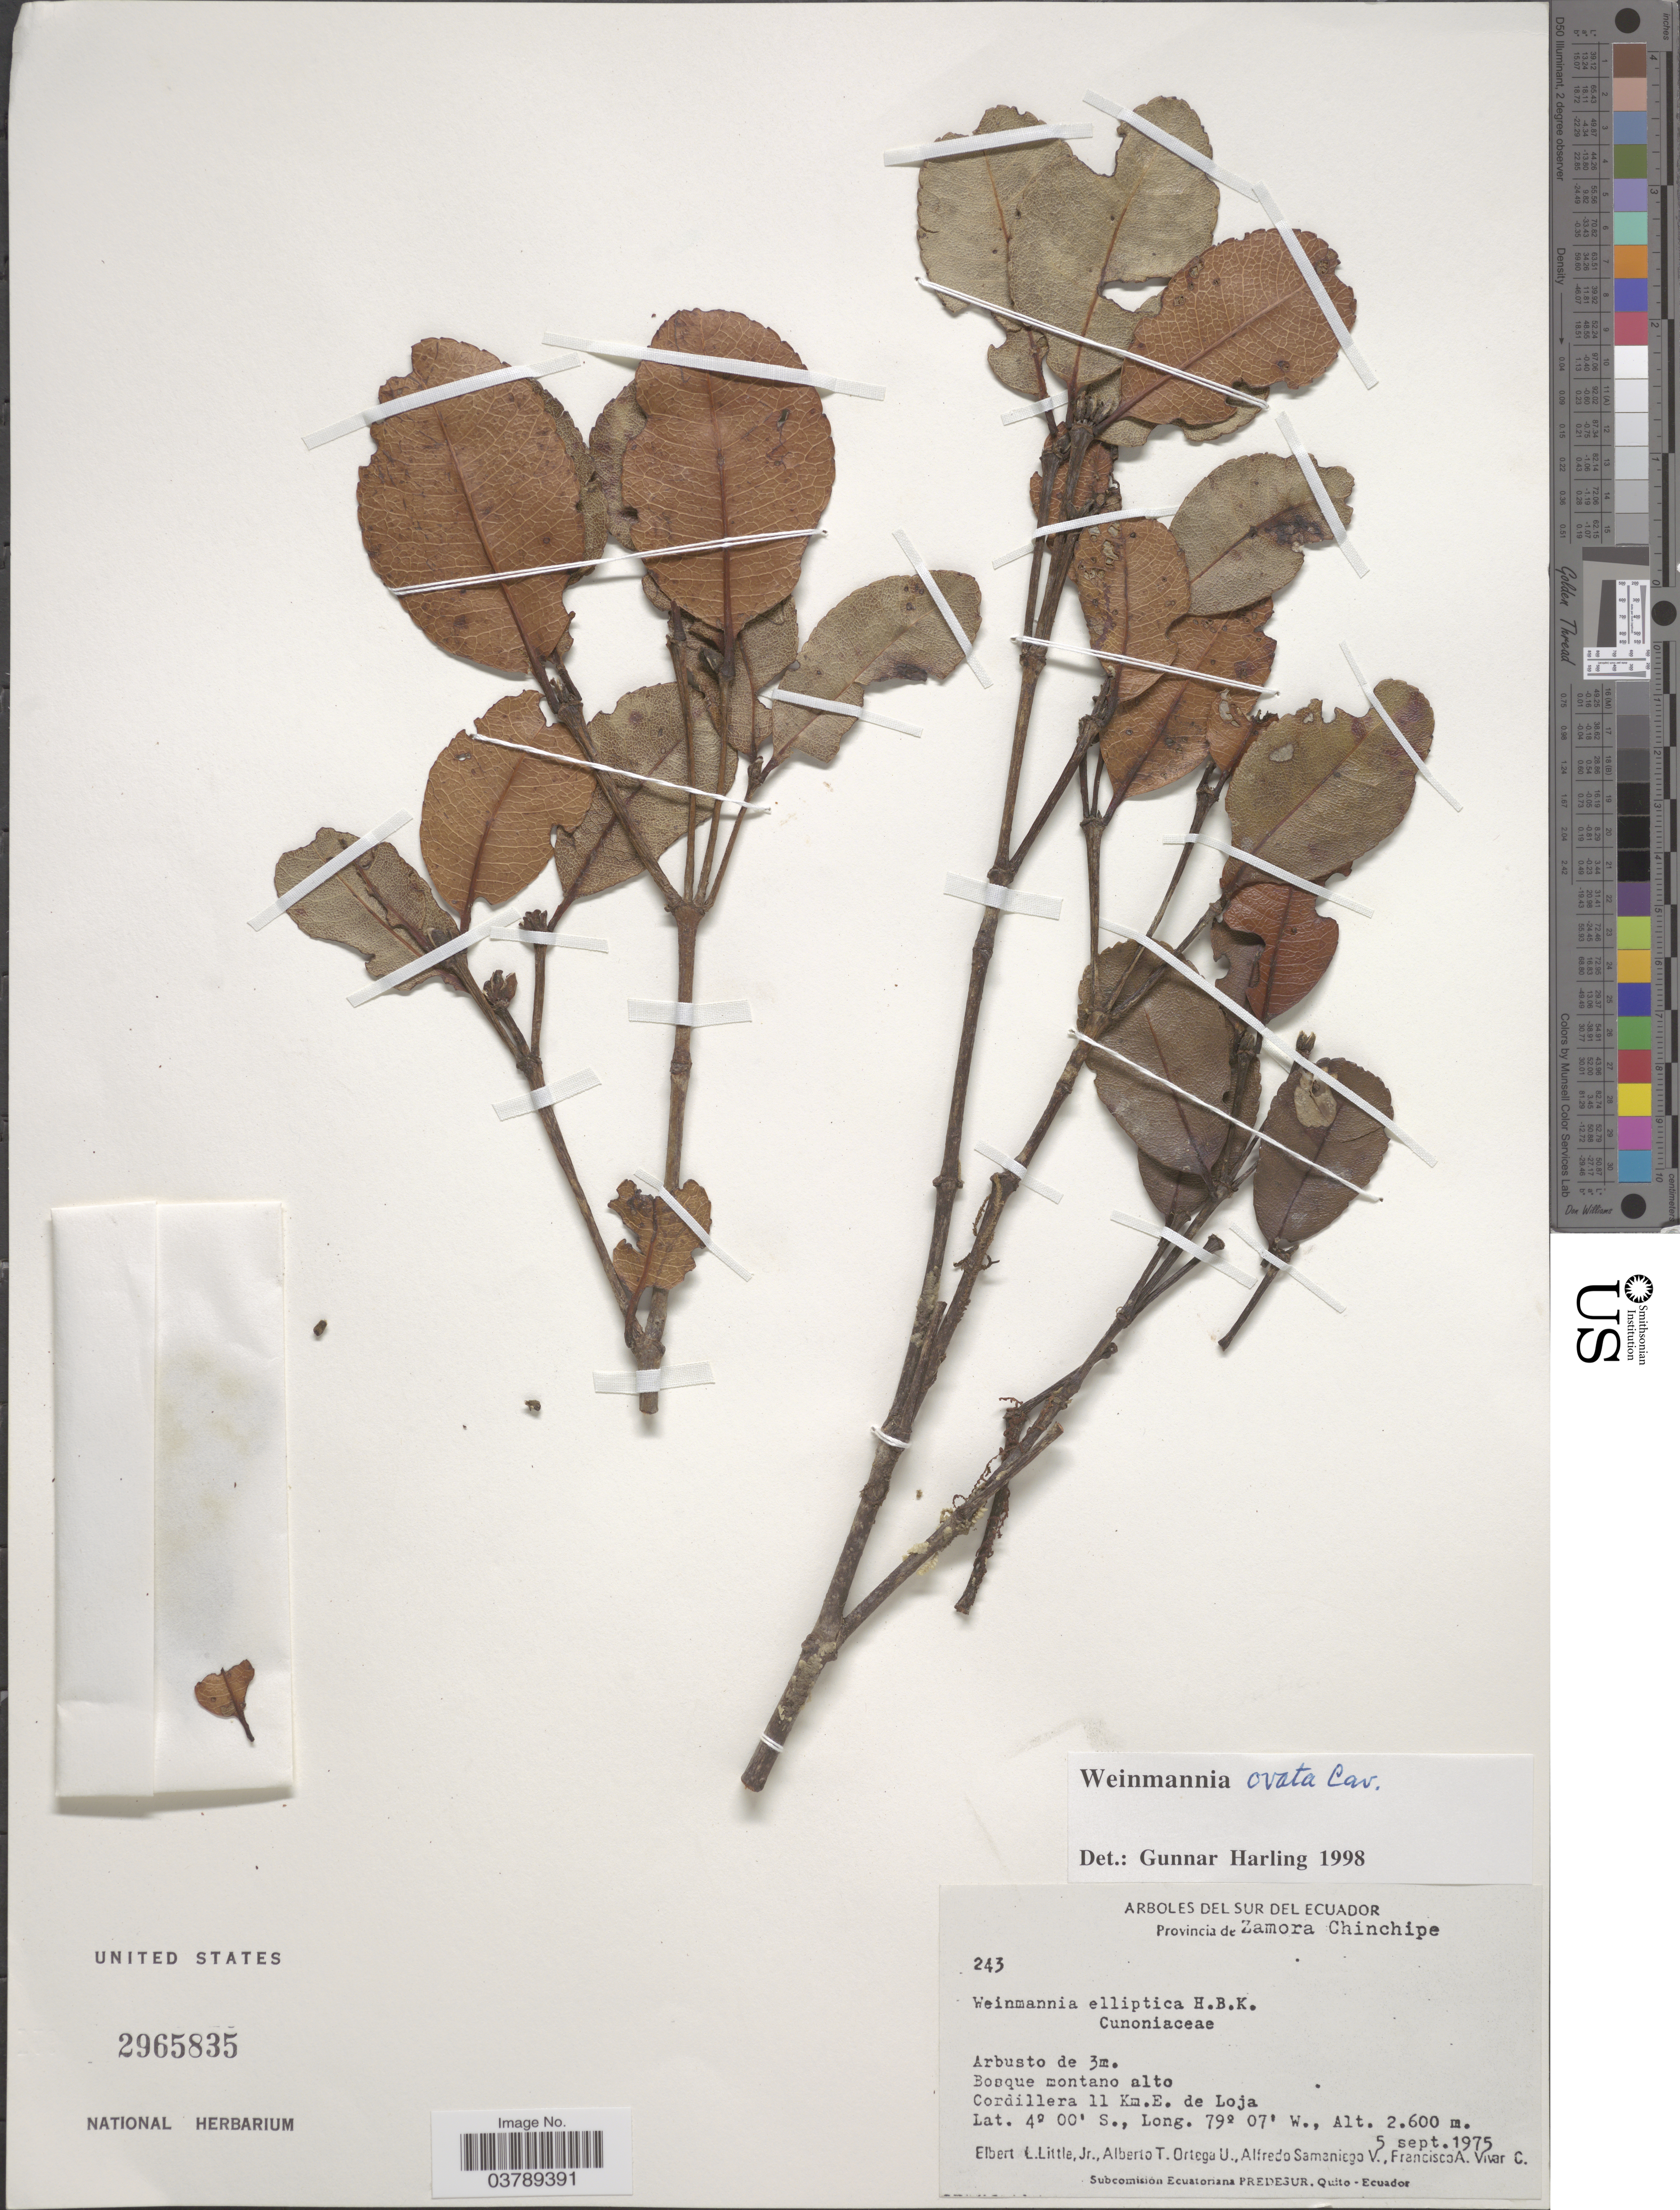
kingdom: Plantae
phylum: Tracheophyta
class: Magnoliopsida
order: Oxalidales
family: Cunoniaceae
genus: Weinmannia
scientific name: Weinmannia ovata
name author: Cav.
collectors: E. L. Little, A. T. Ortega U., A. V. Samaniego & F. A. Vivar C.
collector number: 243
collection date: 1975-09-05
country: Ecuador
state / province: Zamora-Chinchipe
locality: Sur del Ecuador. Cordillera 11 Km. E. de Loja.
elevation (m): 2600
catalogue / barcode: US 2965835